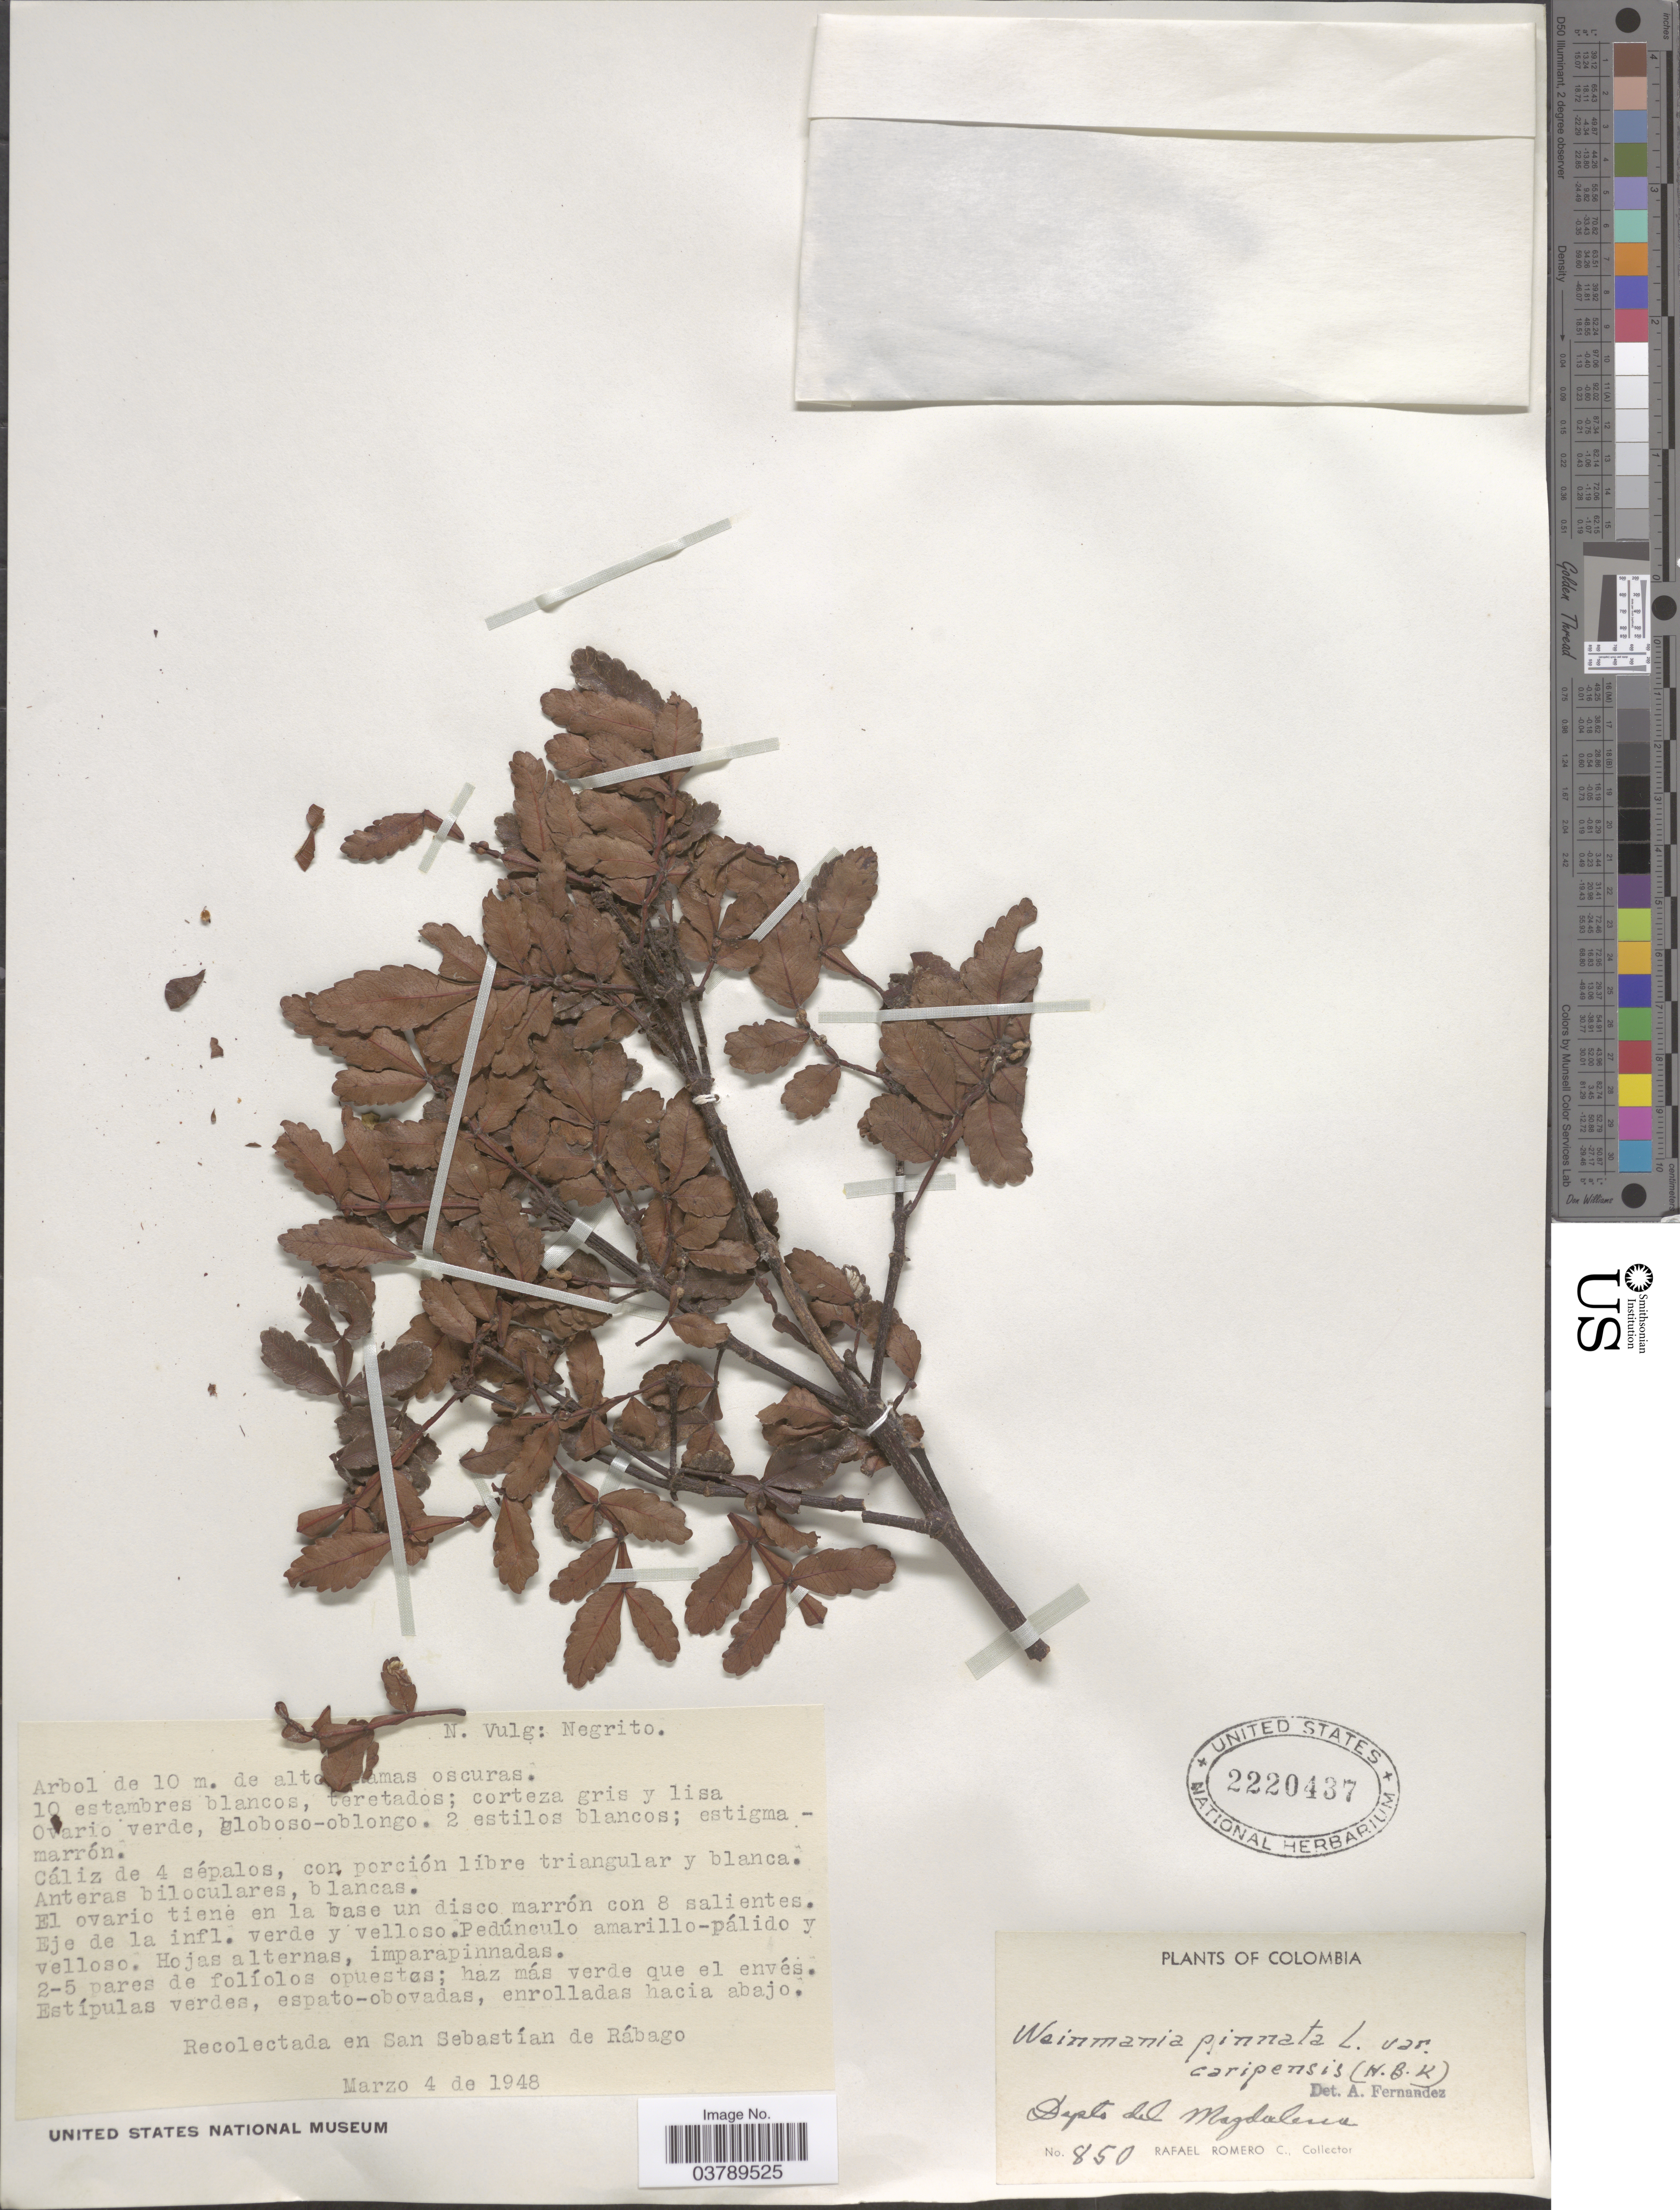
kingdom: Plantae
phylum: Tracheophyta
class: Magnoliopsida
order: Oxalidales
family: Cunoniaceae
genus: Weinmannia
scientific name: Weinmannia pinnata var. caripensis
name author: (Kunth) Cuatrec.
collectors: R. Romero Castañeda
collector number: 850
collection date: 1948-03-04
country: Colombia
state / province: Magdalena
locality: San Sebastían de Rábago. Depto del Magdalena.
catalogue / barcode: US 2220437